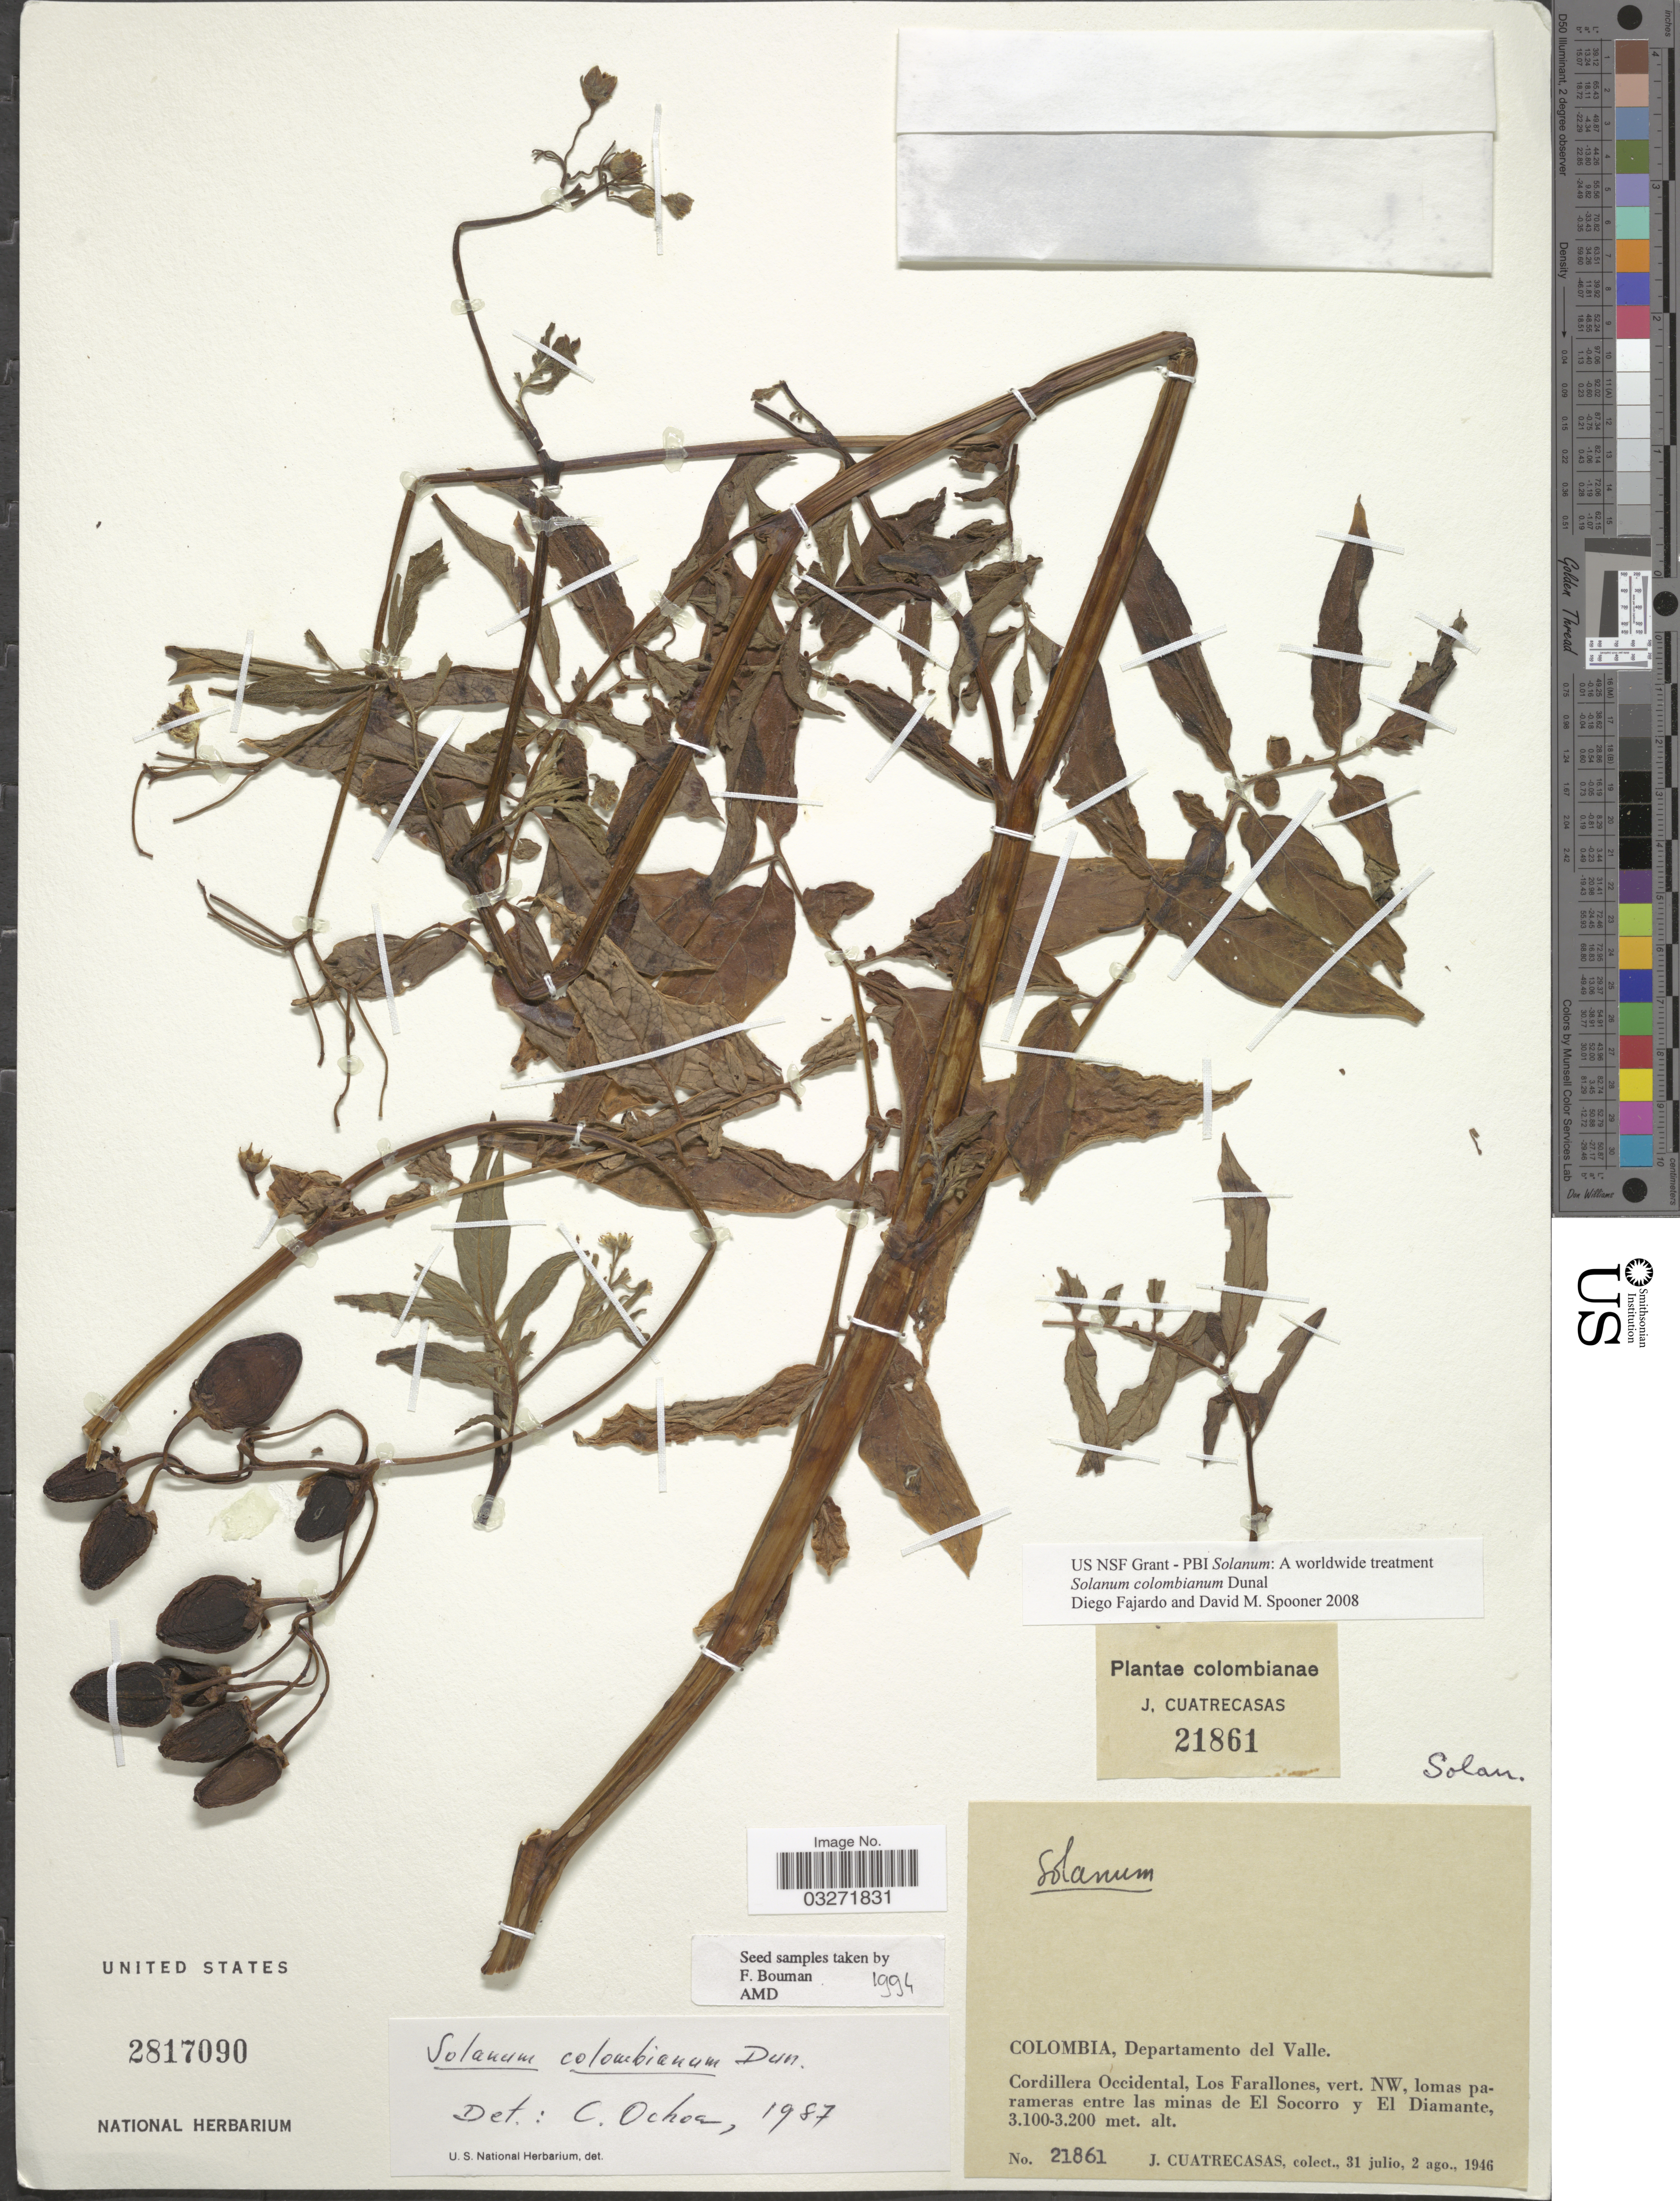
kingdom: Plantae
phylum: Tracheophyta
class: Magnoliopsida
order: Solanales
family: Solanaceae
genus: Solanum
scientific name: Solanum colombianum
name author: Dunal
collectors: J. Cuatrecasas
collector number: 21861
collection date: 1946-07-31/1946-08-02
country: Colombia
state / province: Valle del Cauca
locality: Departamento del Valle. Cordillera Occidental, Los Farallones, vert. NW, lomas parameras entre las minas de El Socorro y El Diamante.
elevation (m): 3100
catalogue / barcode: US 2817090